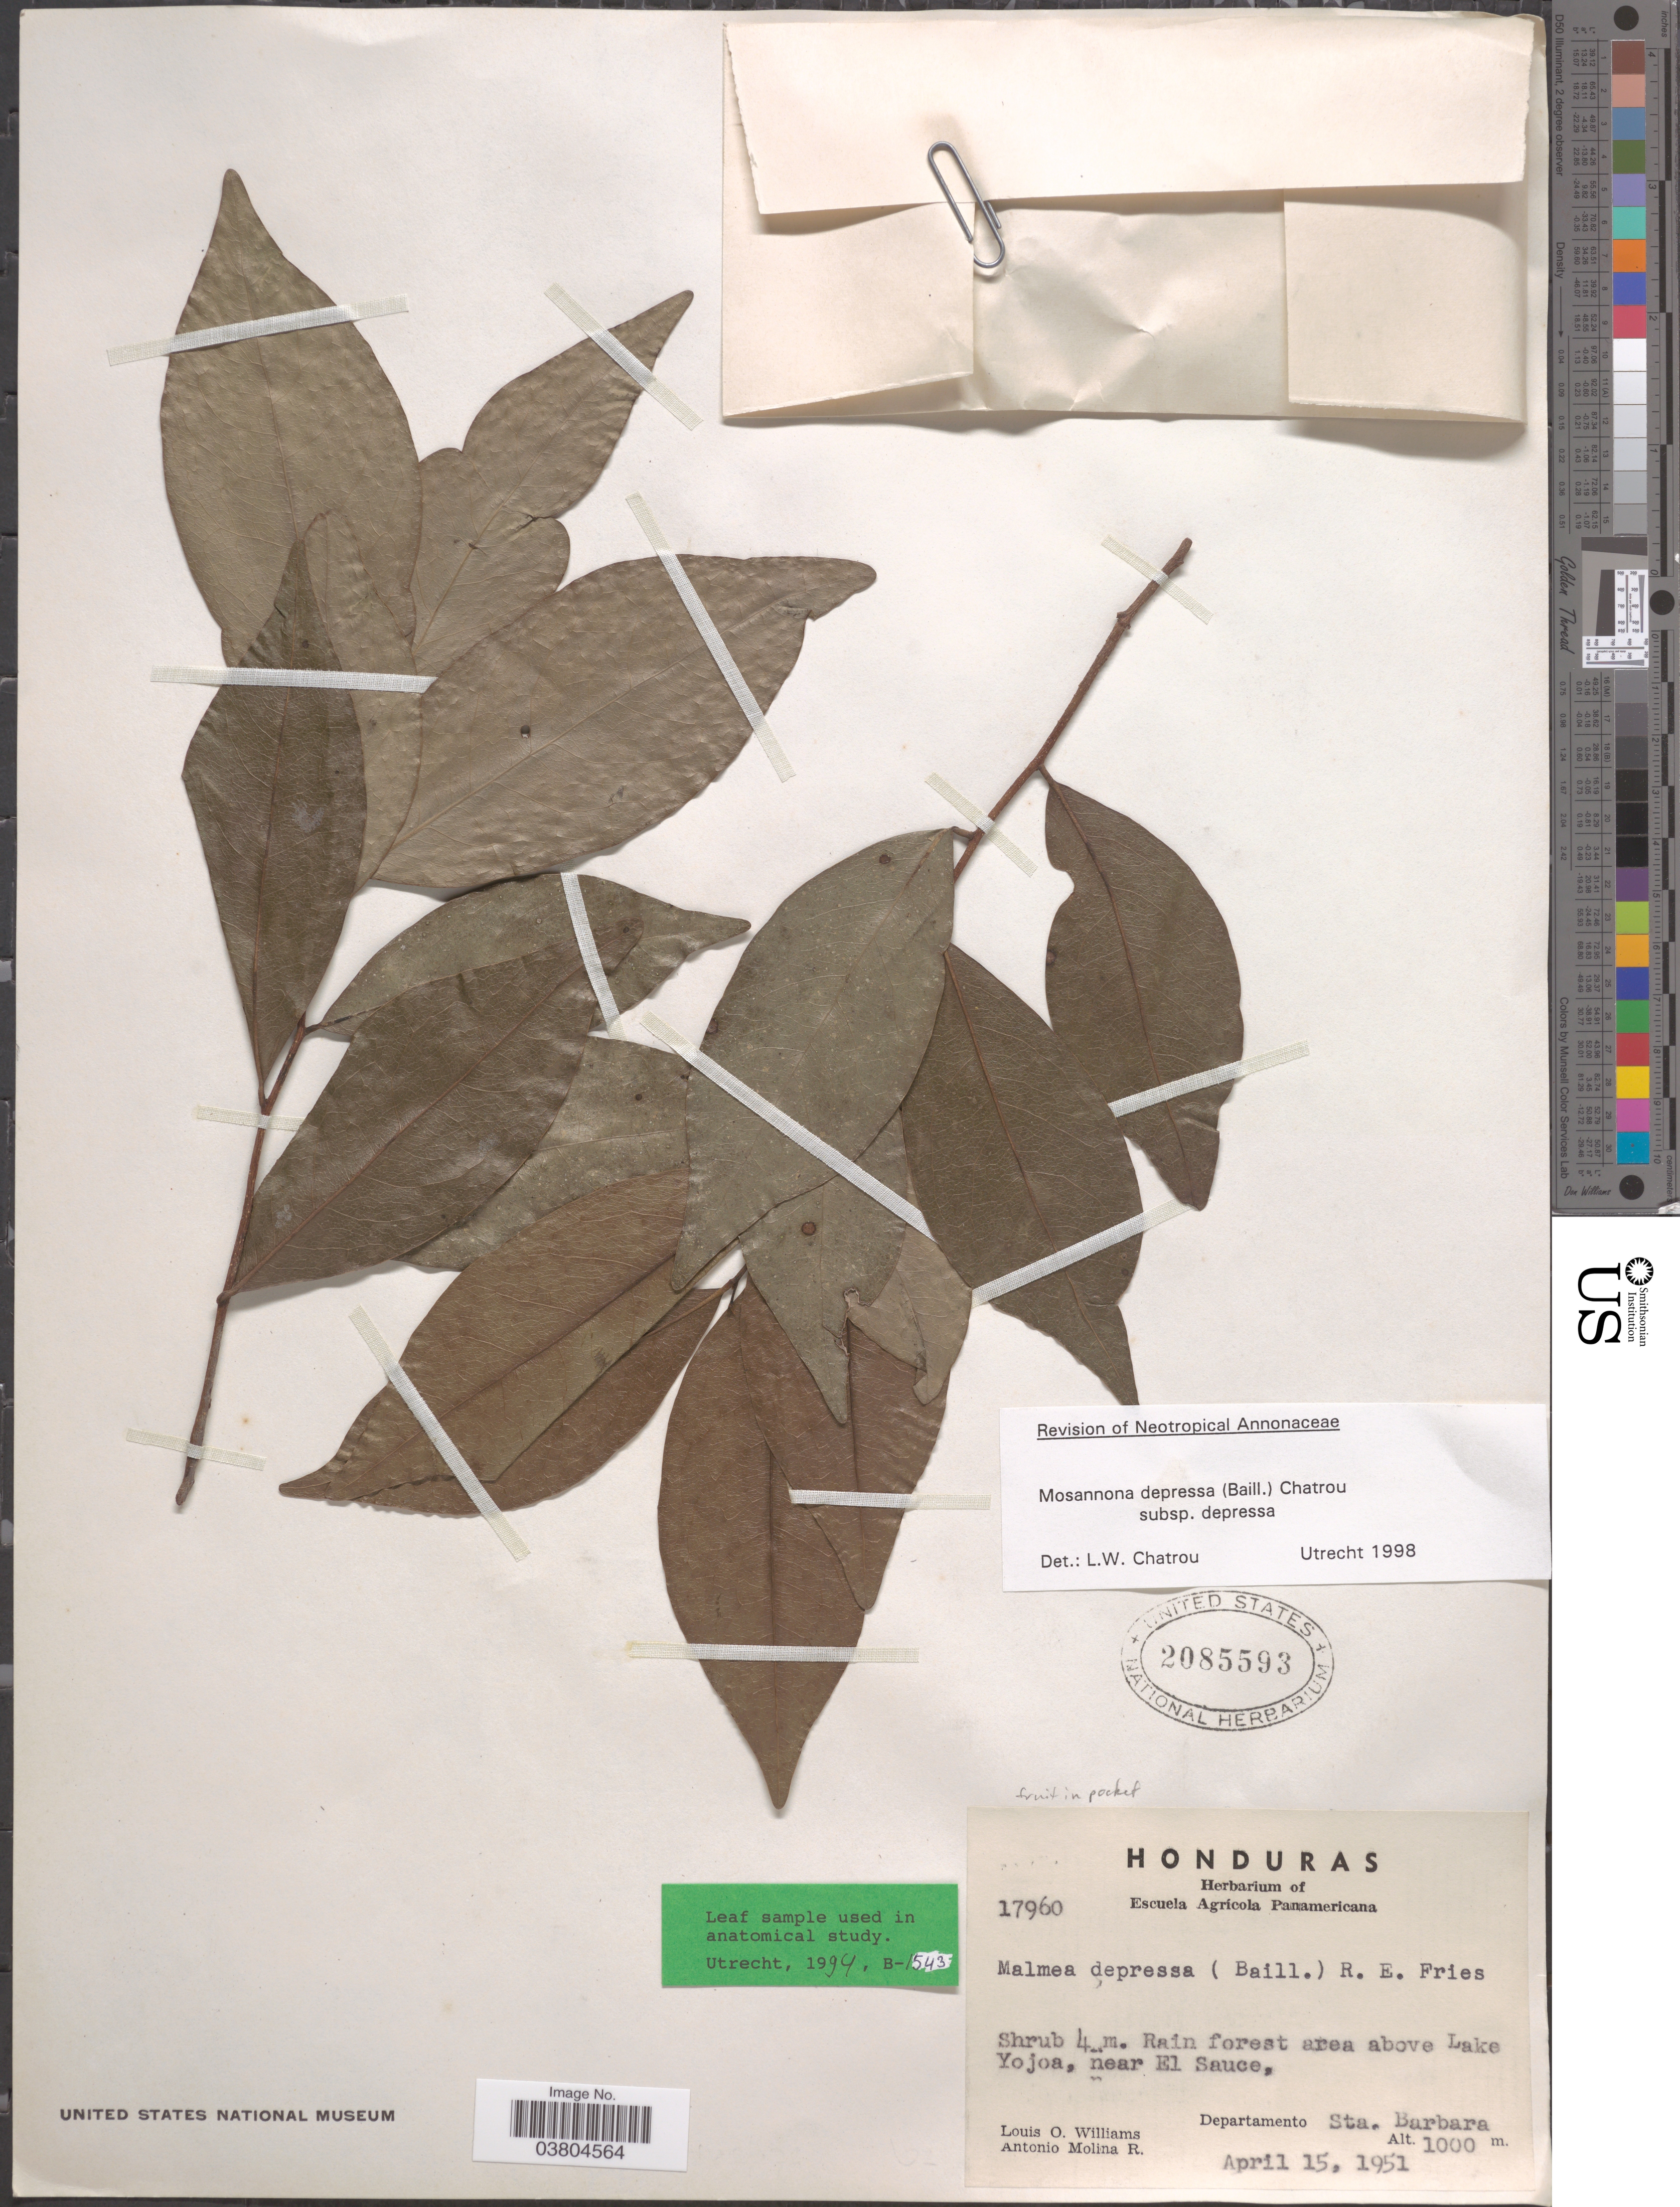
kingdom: Plantae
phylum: Tracheophyta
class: Magnoliopsida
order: Magnoliales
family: Annonaceae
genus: Mosannona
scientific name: Mosannona depressa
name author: (Baill.) Chatrou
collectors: L. O. Williams & A. Molina R.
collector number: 17960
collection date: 1951-04-15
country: Honduras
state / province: Santa Barbara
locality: Rain forest area above Lake Yojoa, near El Sauce, Departamento Sta. Barbara.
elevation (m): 1000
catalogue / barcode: US 2085593